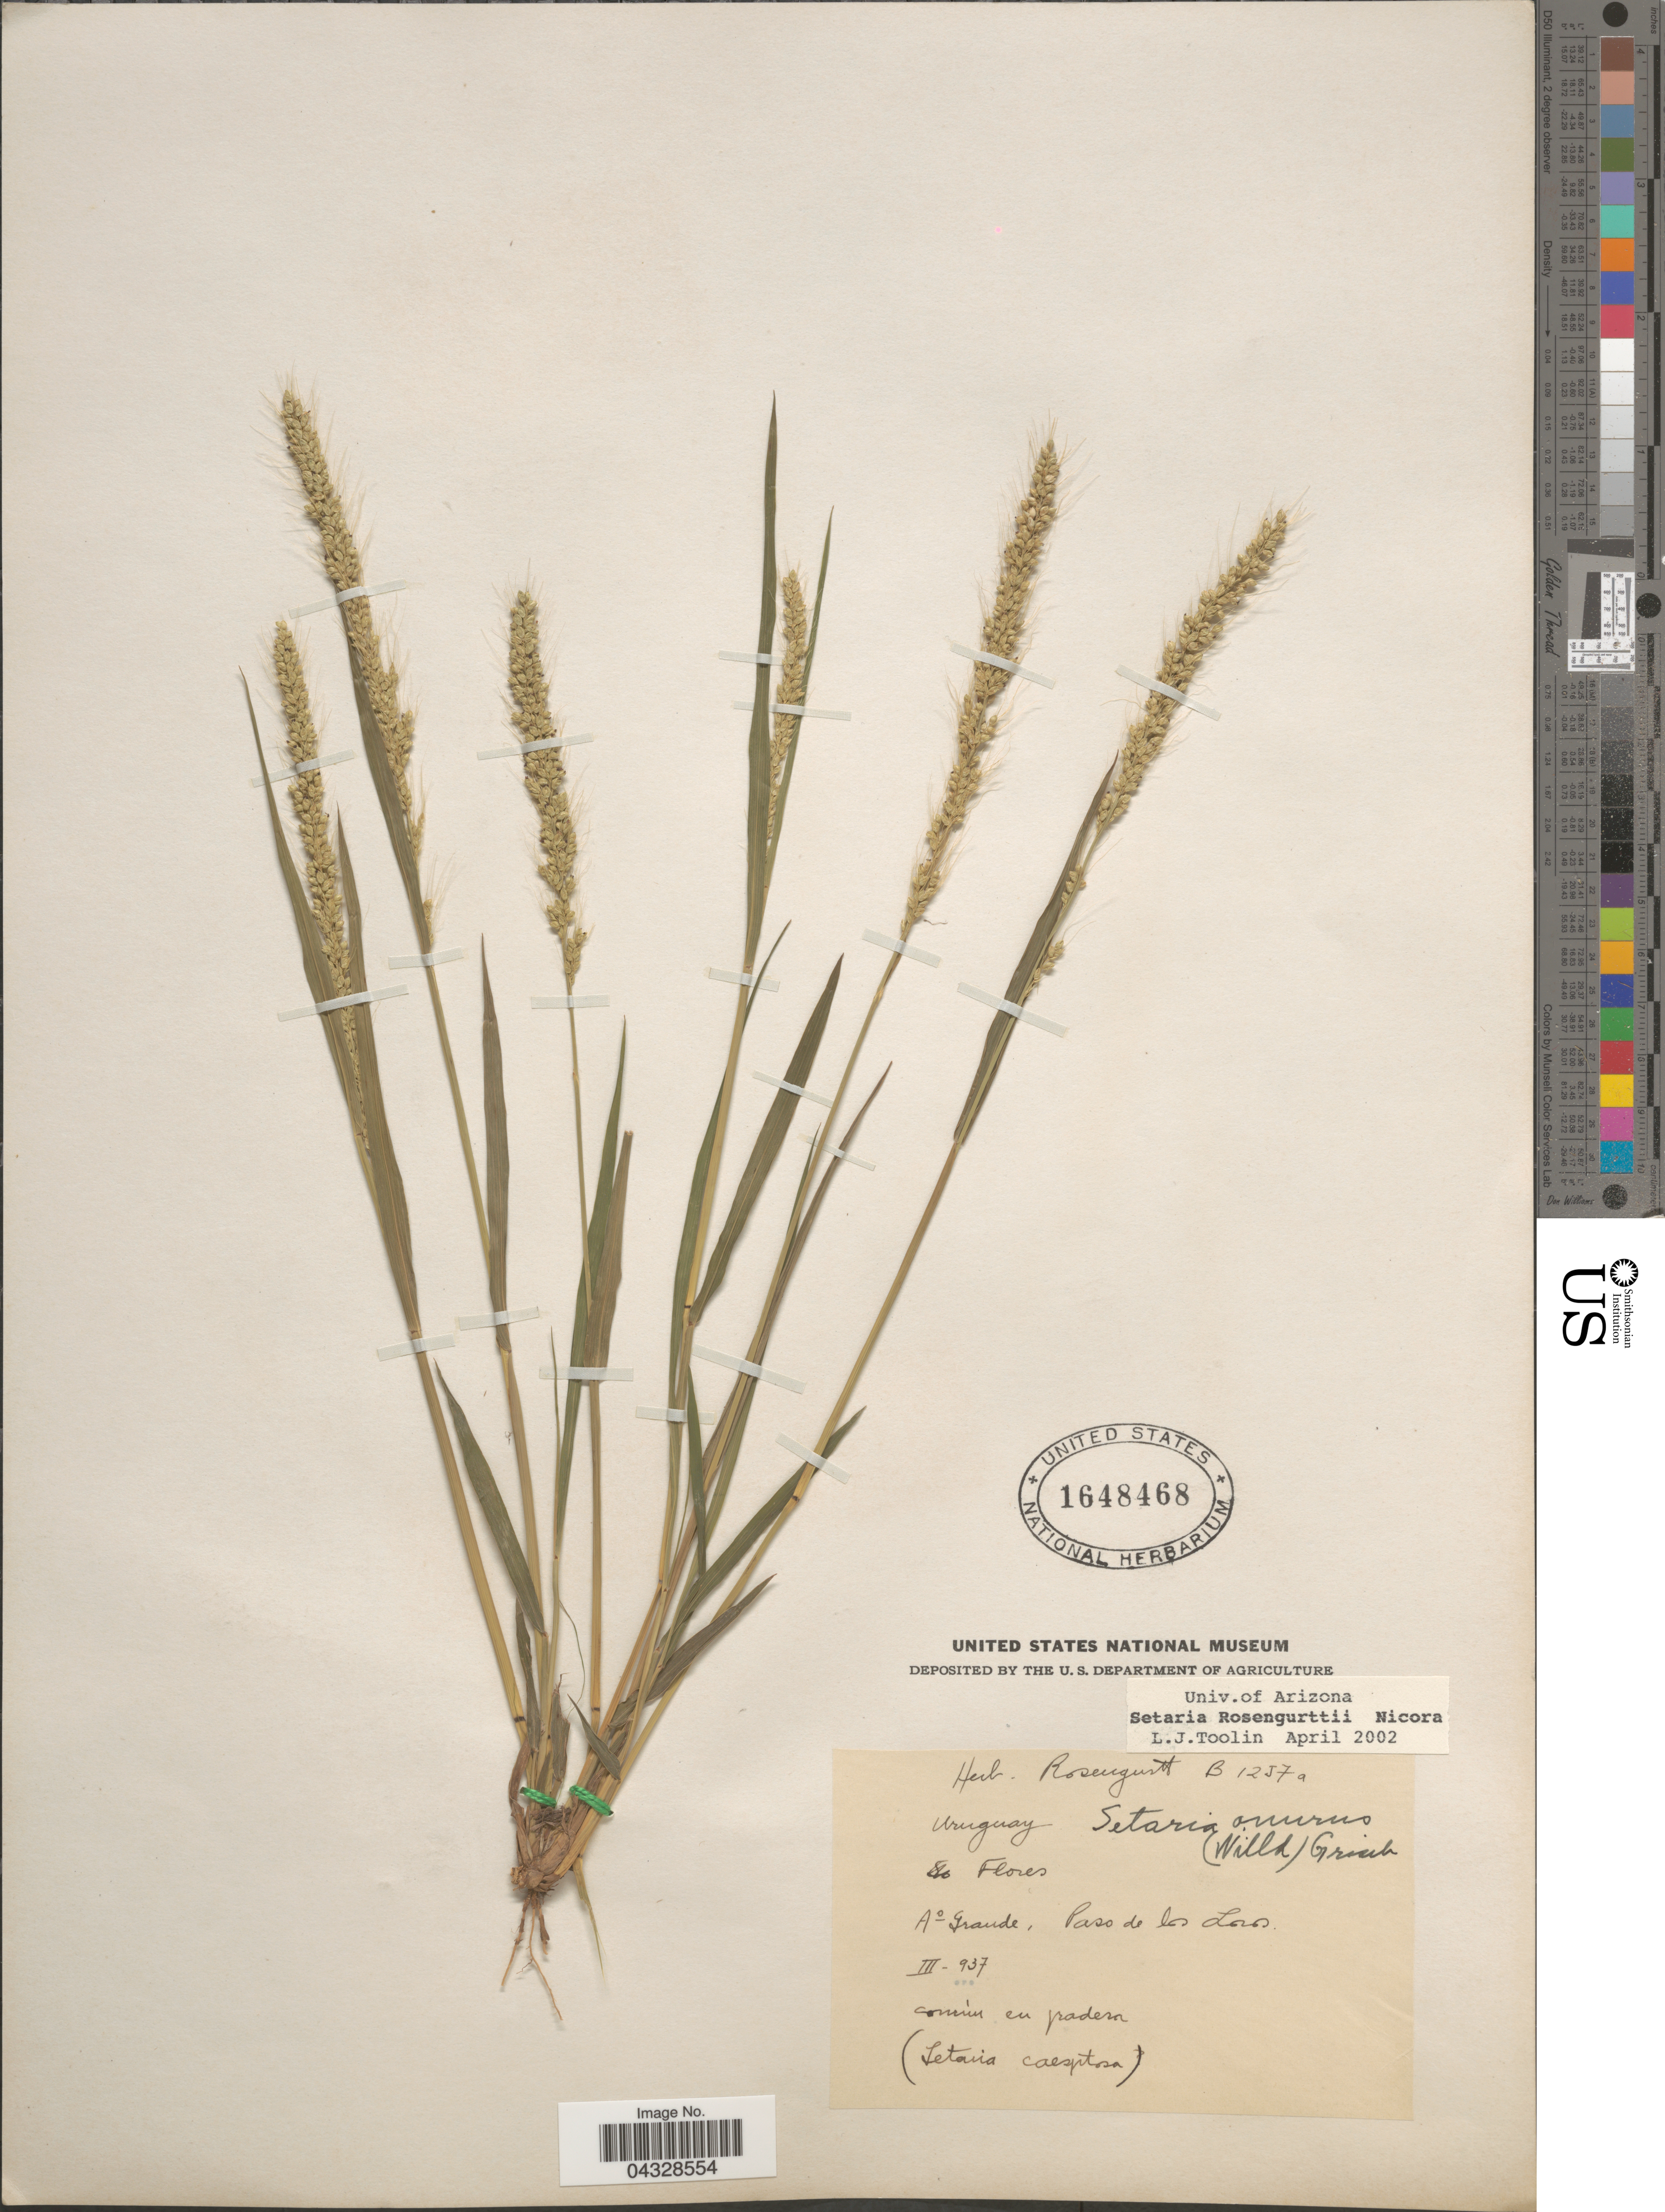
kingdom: Plantae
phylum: Tracheophyta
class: Liliopsida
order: Poales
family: Poaceae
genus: Setaria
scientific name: Setaria rosengurttii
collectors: ex herb. Rosengurtt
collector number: B1257a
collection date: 1937-03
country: Uruguay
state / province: Flores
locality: A° Grande, Paso de los Loros.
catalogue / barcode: US 1648468